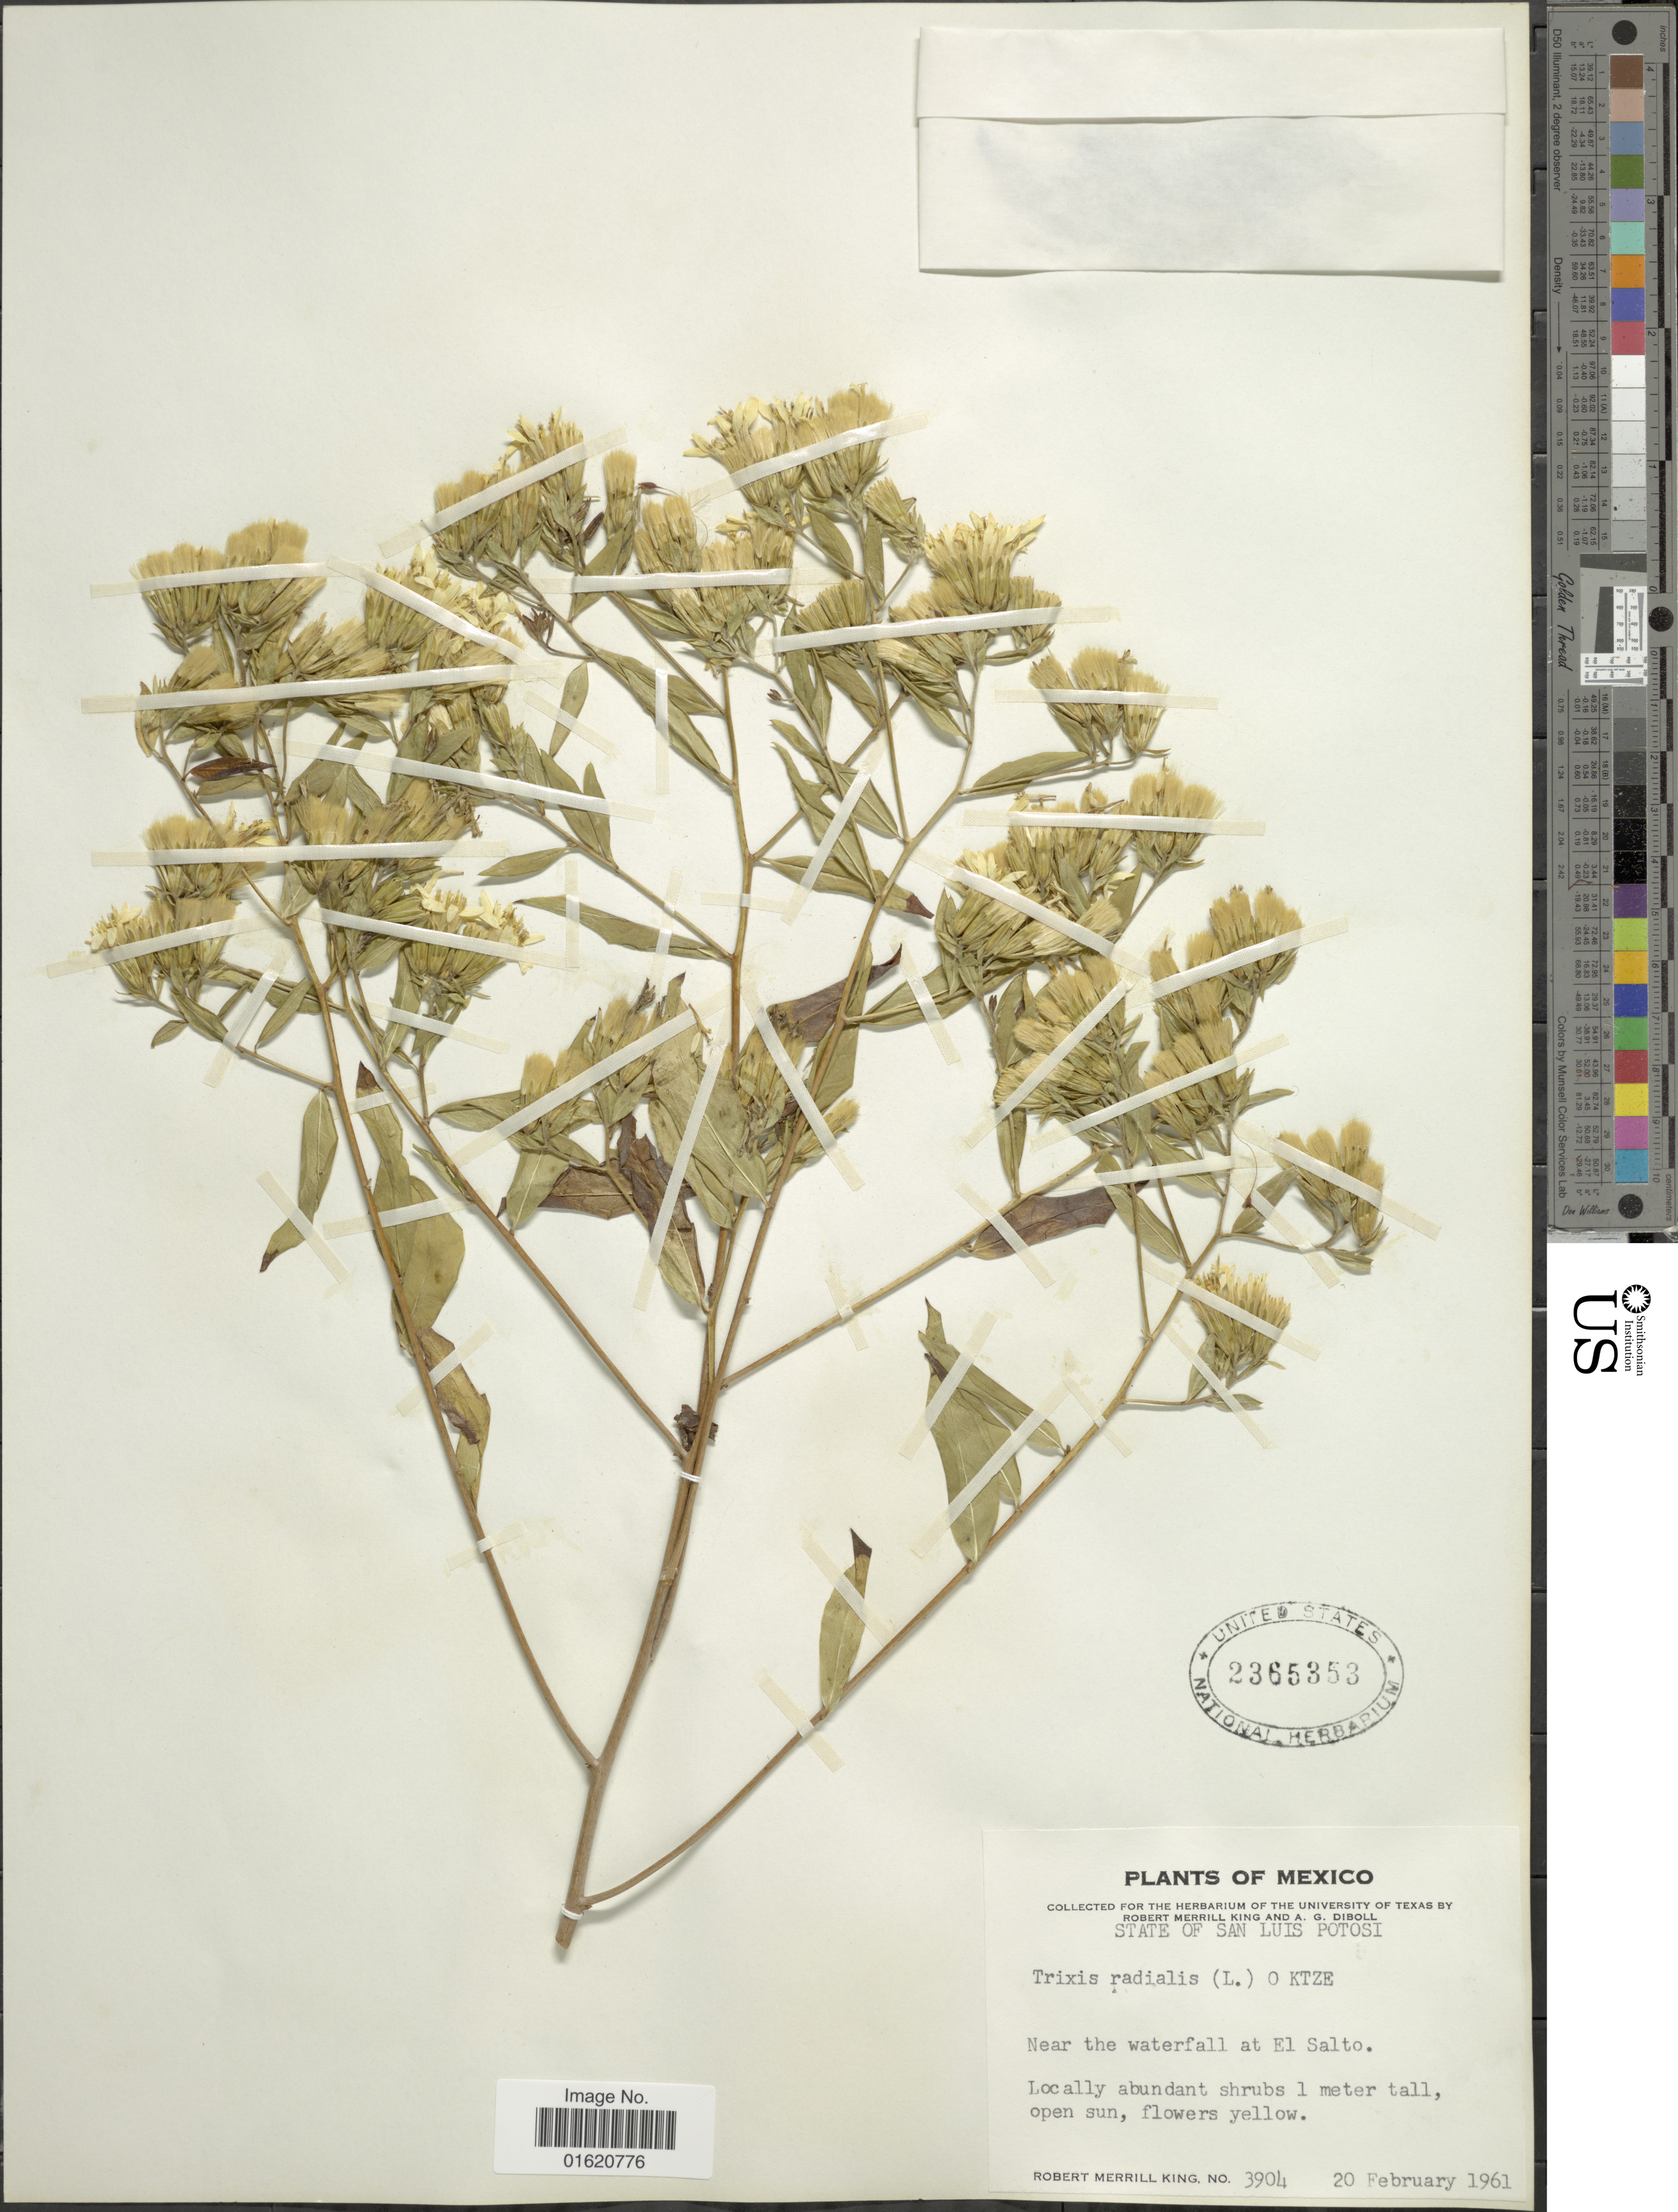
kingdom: Plantae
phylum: Tracheophyta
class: Magnoliopsida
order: Asterales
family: Asteraceae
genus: Trixis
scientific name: Trixis inula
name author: Crantz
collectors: R. M. King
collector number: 3904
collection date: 1961-02-20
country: Mexico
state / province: San Luis Potosí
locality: Near the waterfall at El Salto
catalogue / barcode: US 2365353